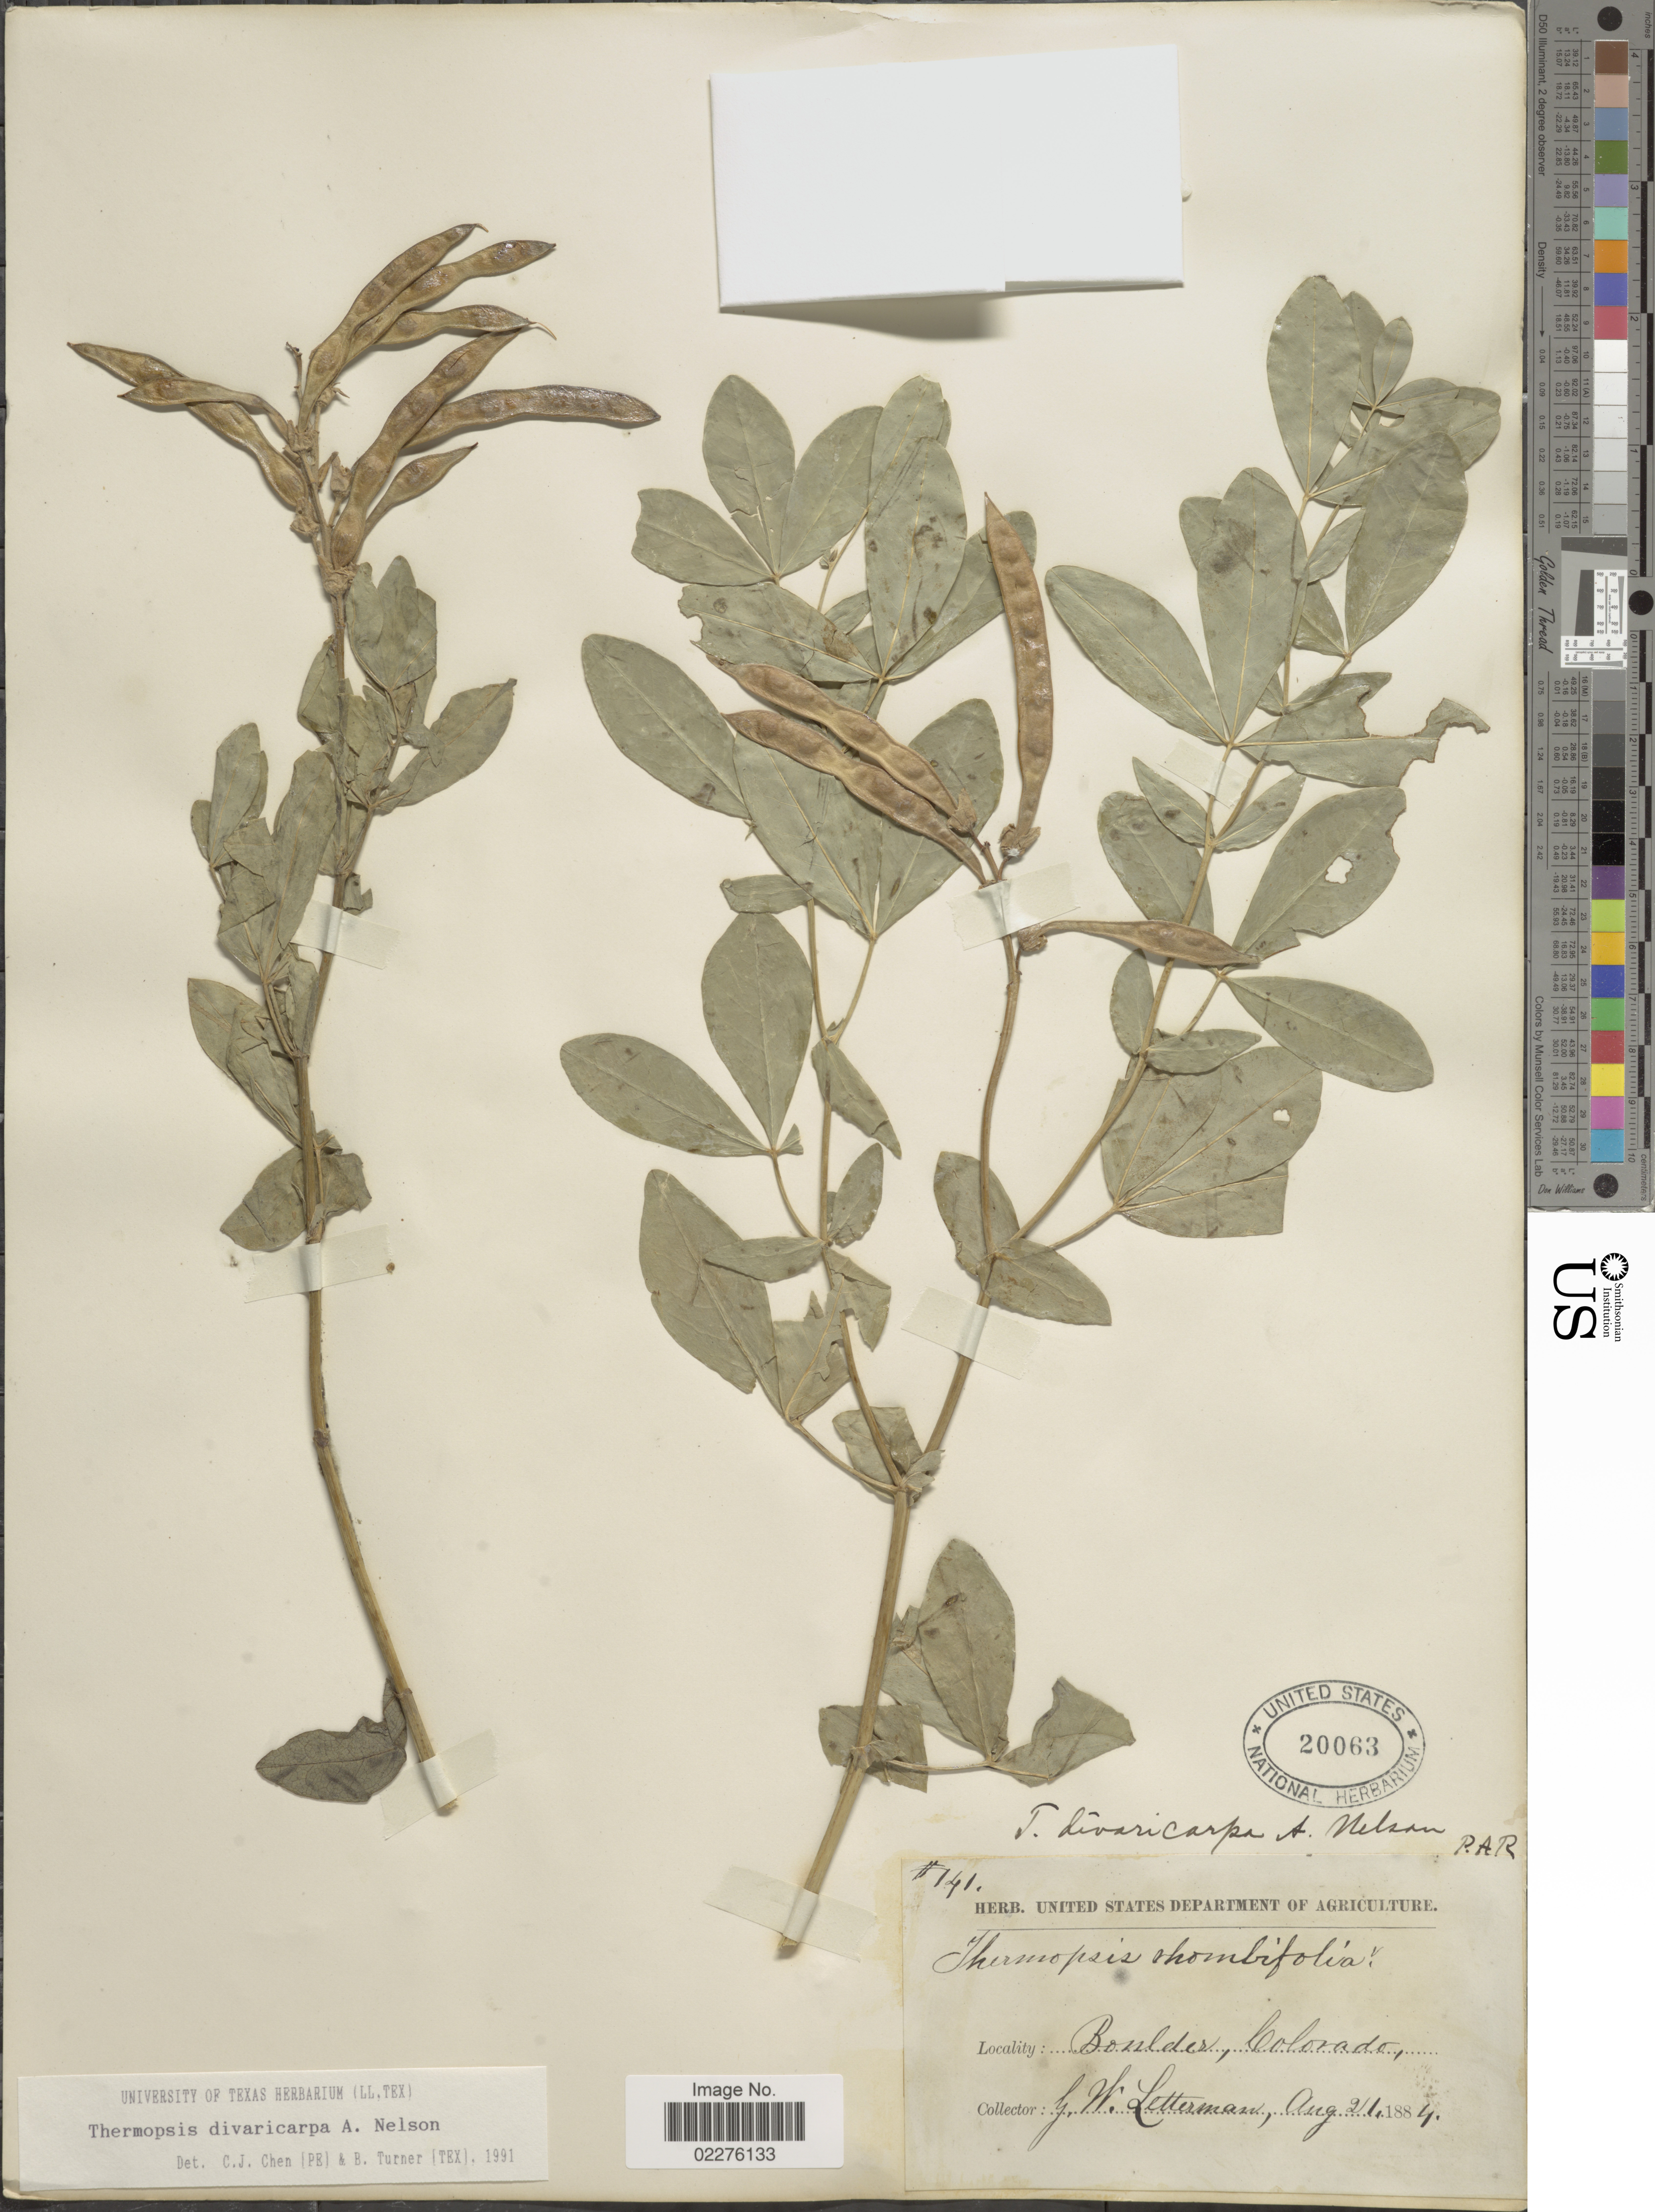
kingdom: Plantae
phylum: Tracheophyta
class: Magnoliopsida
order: Fabales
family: Fabaceae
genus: Thermopsis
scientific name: Thermopsis divaricarpa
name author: A. Nelson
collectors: G. W. Letterman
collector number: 141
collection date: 1884-08-21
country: United States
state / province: Colorado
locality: Boulder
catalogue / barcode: US 20063